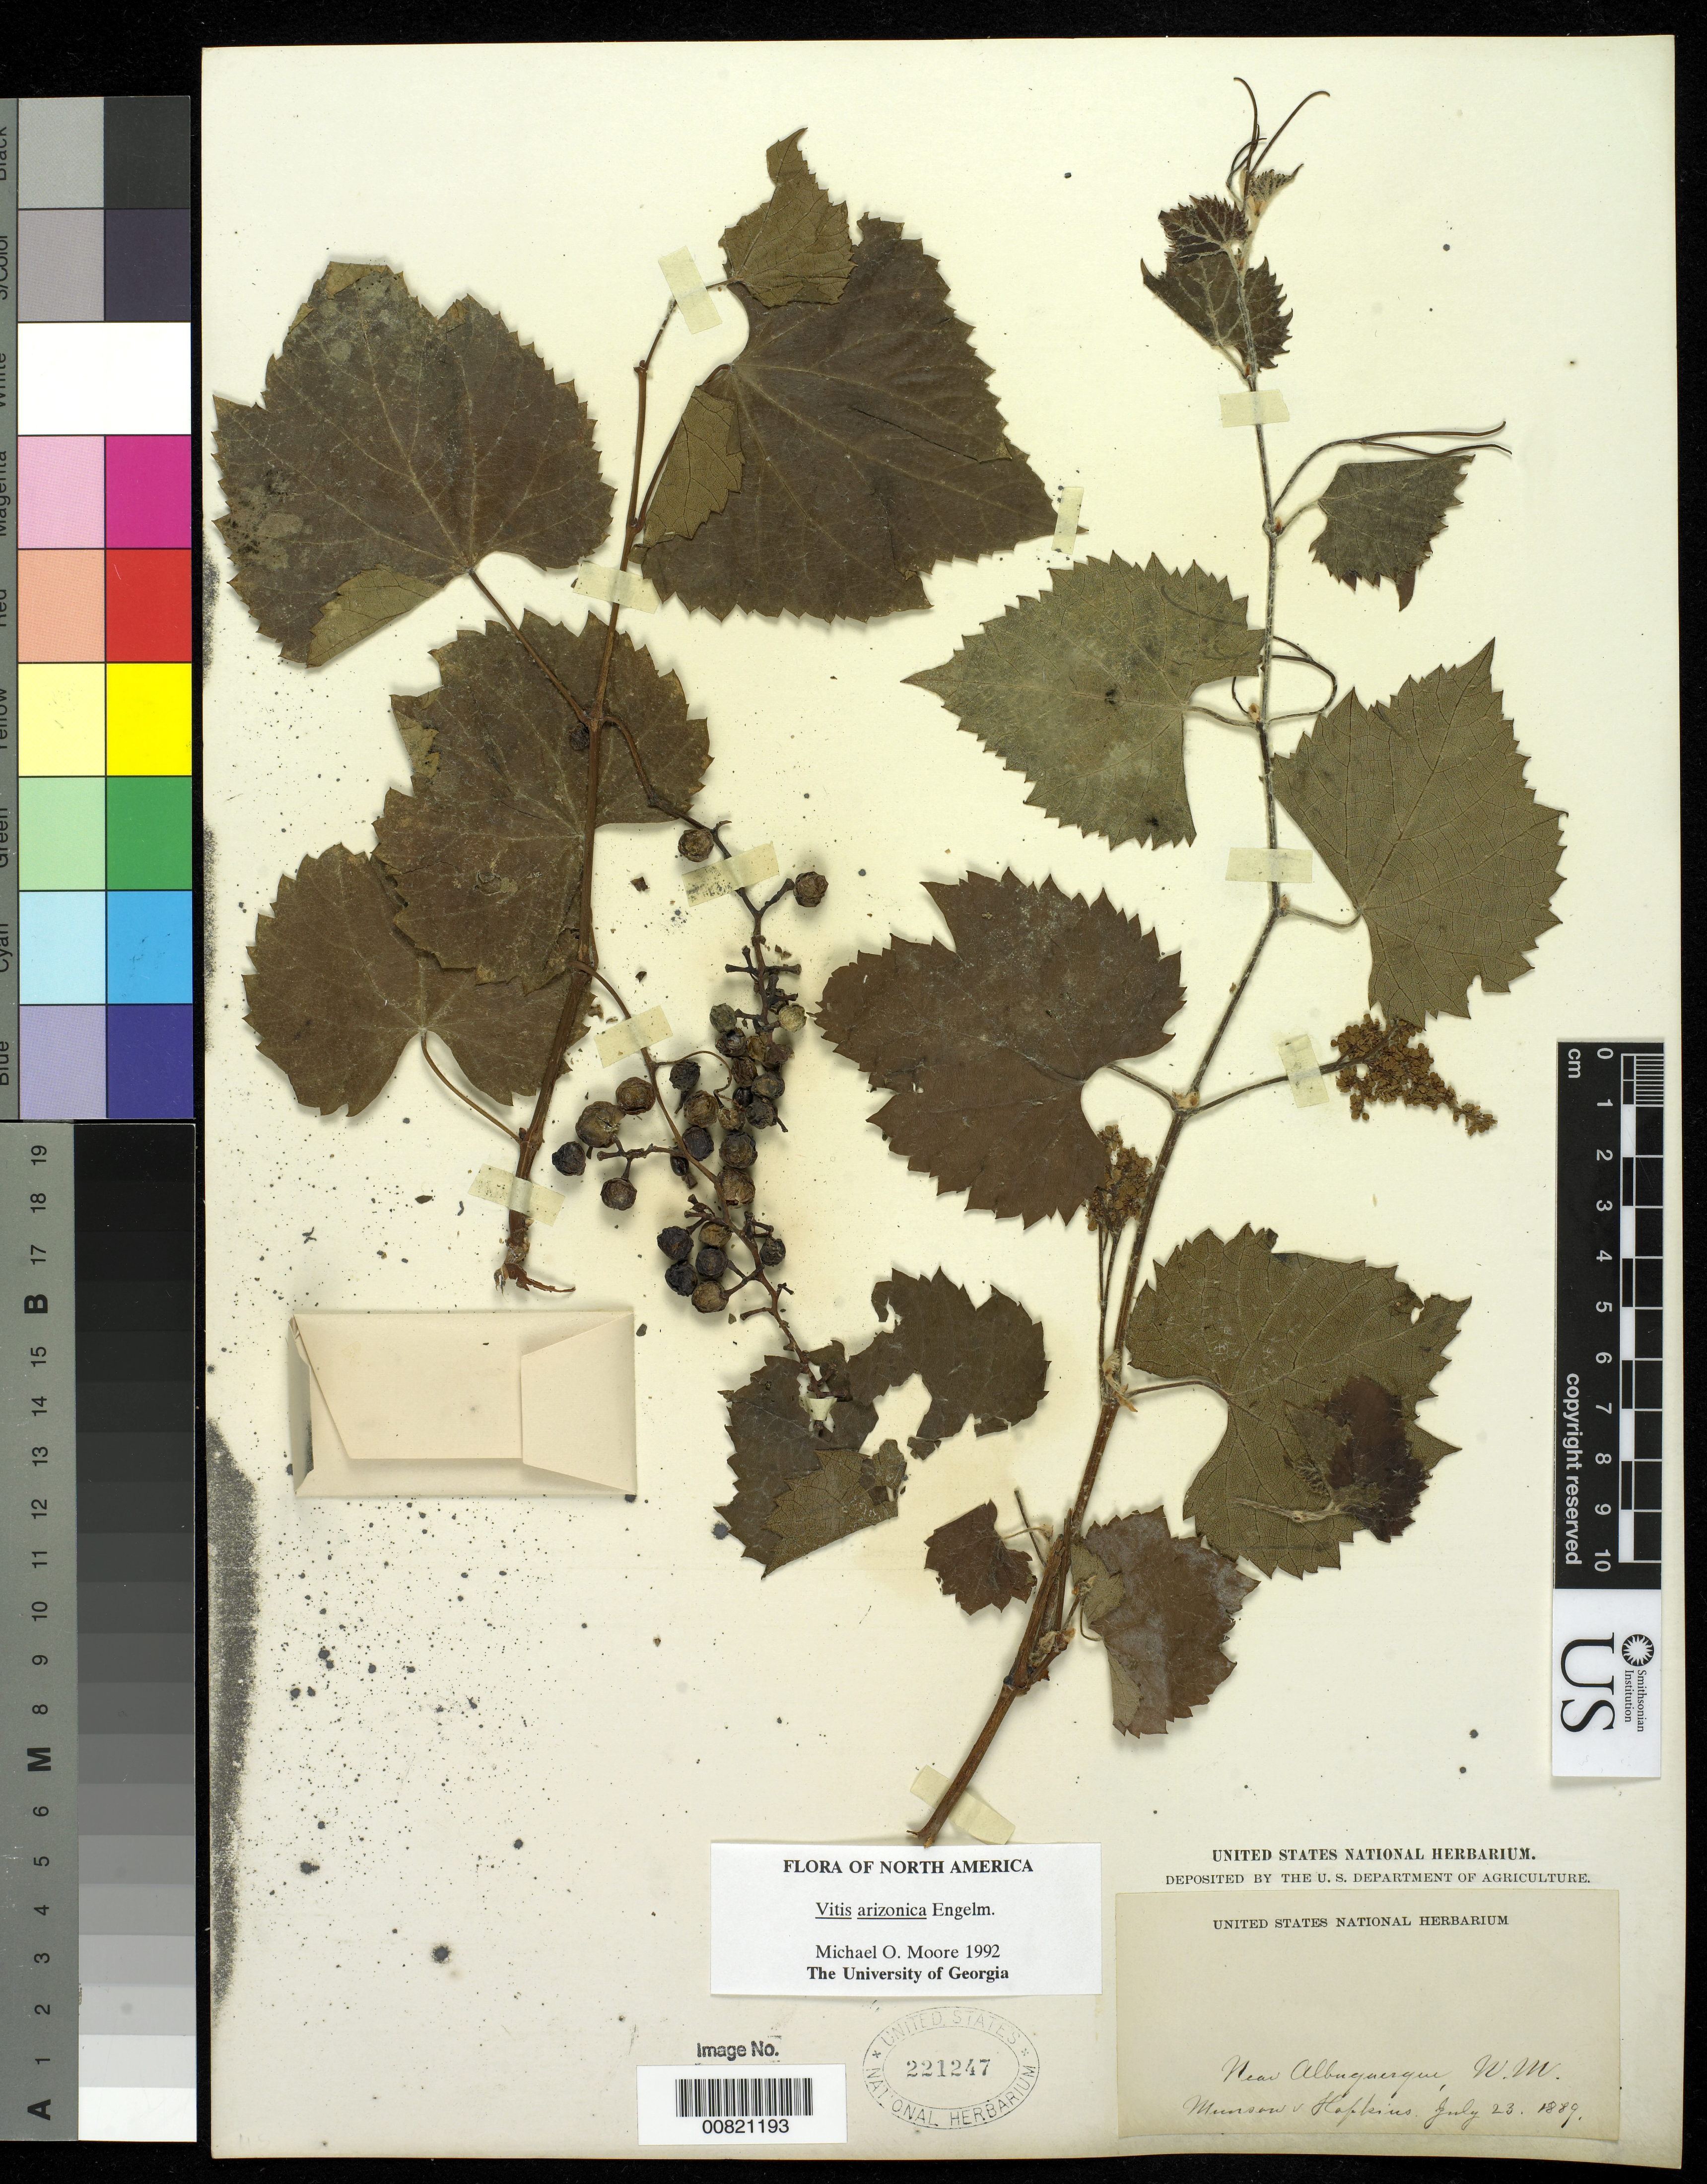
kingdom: Plantae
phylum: Tracheophyta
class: Magnoliopsida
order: Vitales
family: Vitaceae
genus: Vitis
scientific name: Vitis arizonica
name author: Engelm.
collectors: T. V. Munson & -- Hopkins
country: United States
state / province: New Mexico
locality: Newar Albuquerque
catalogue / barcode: US 221247